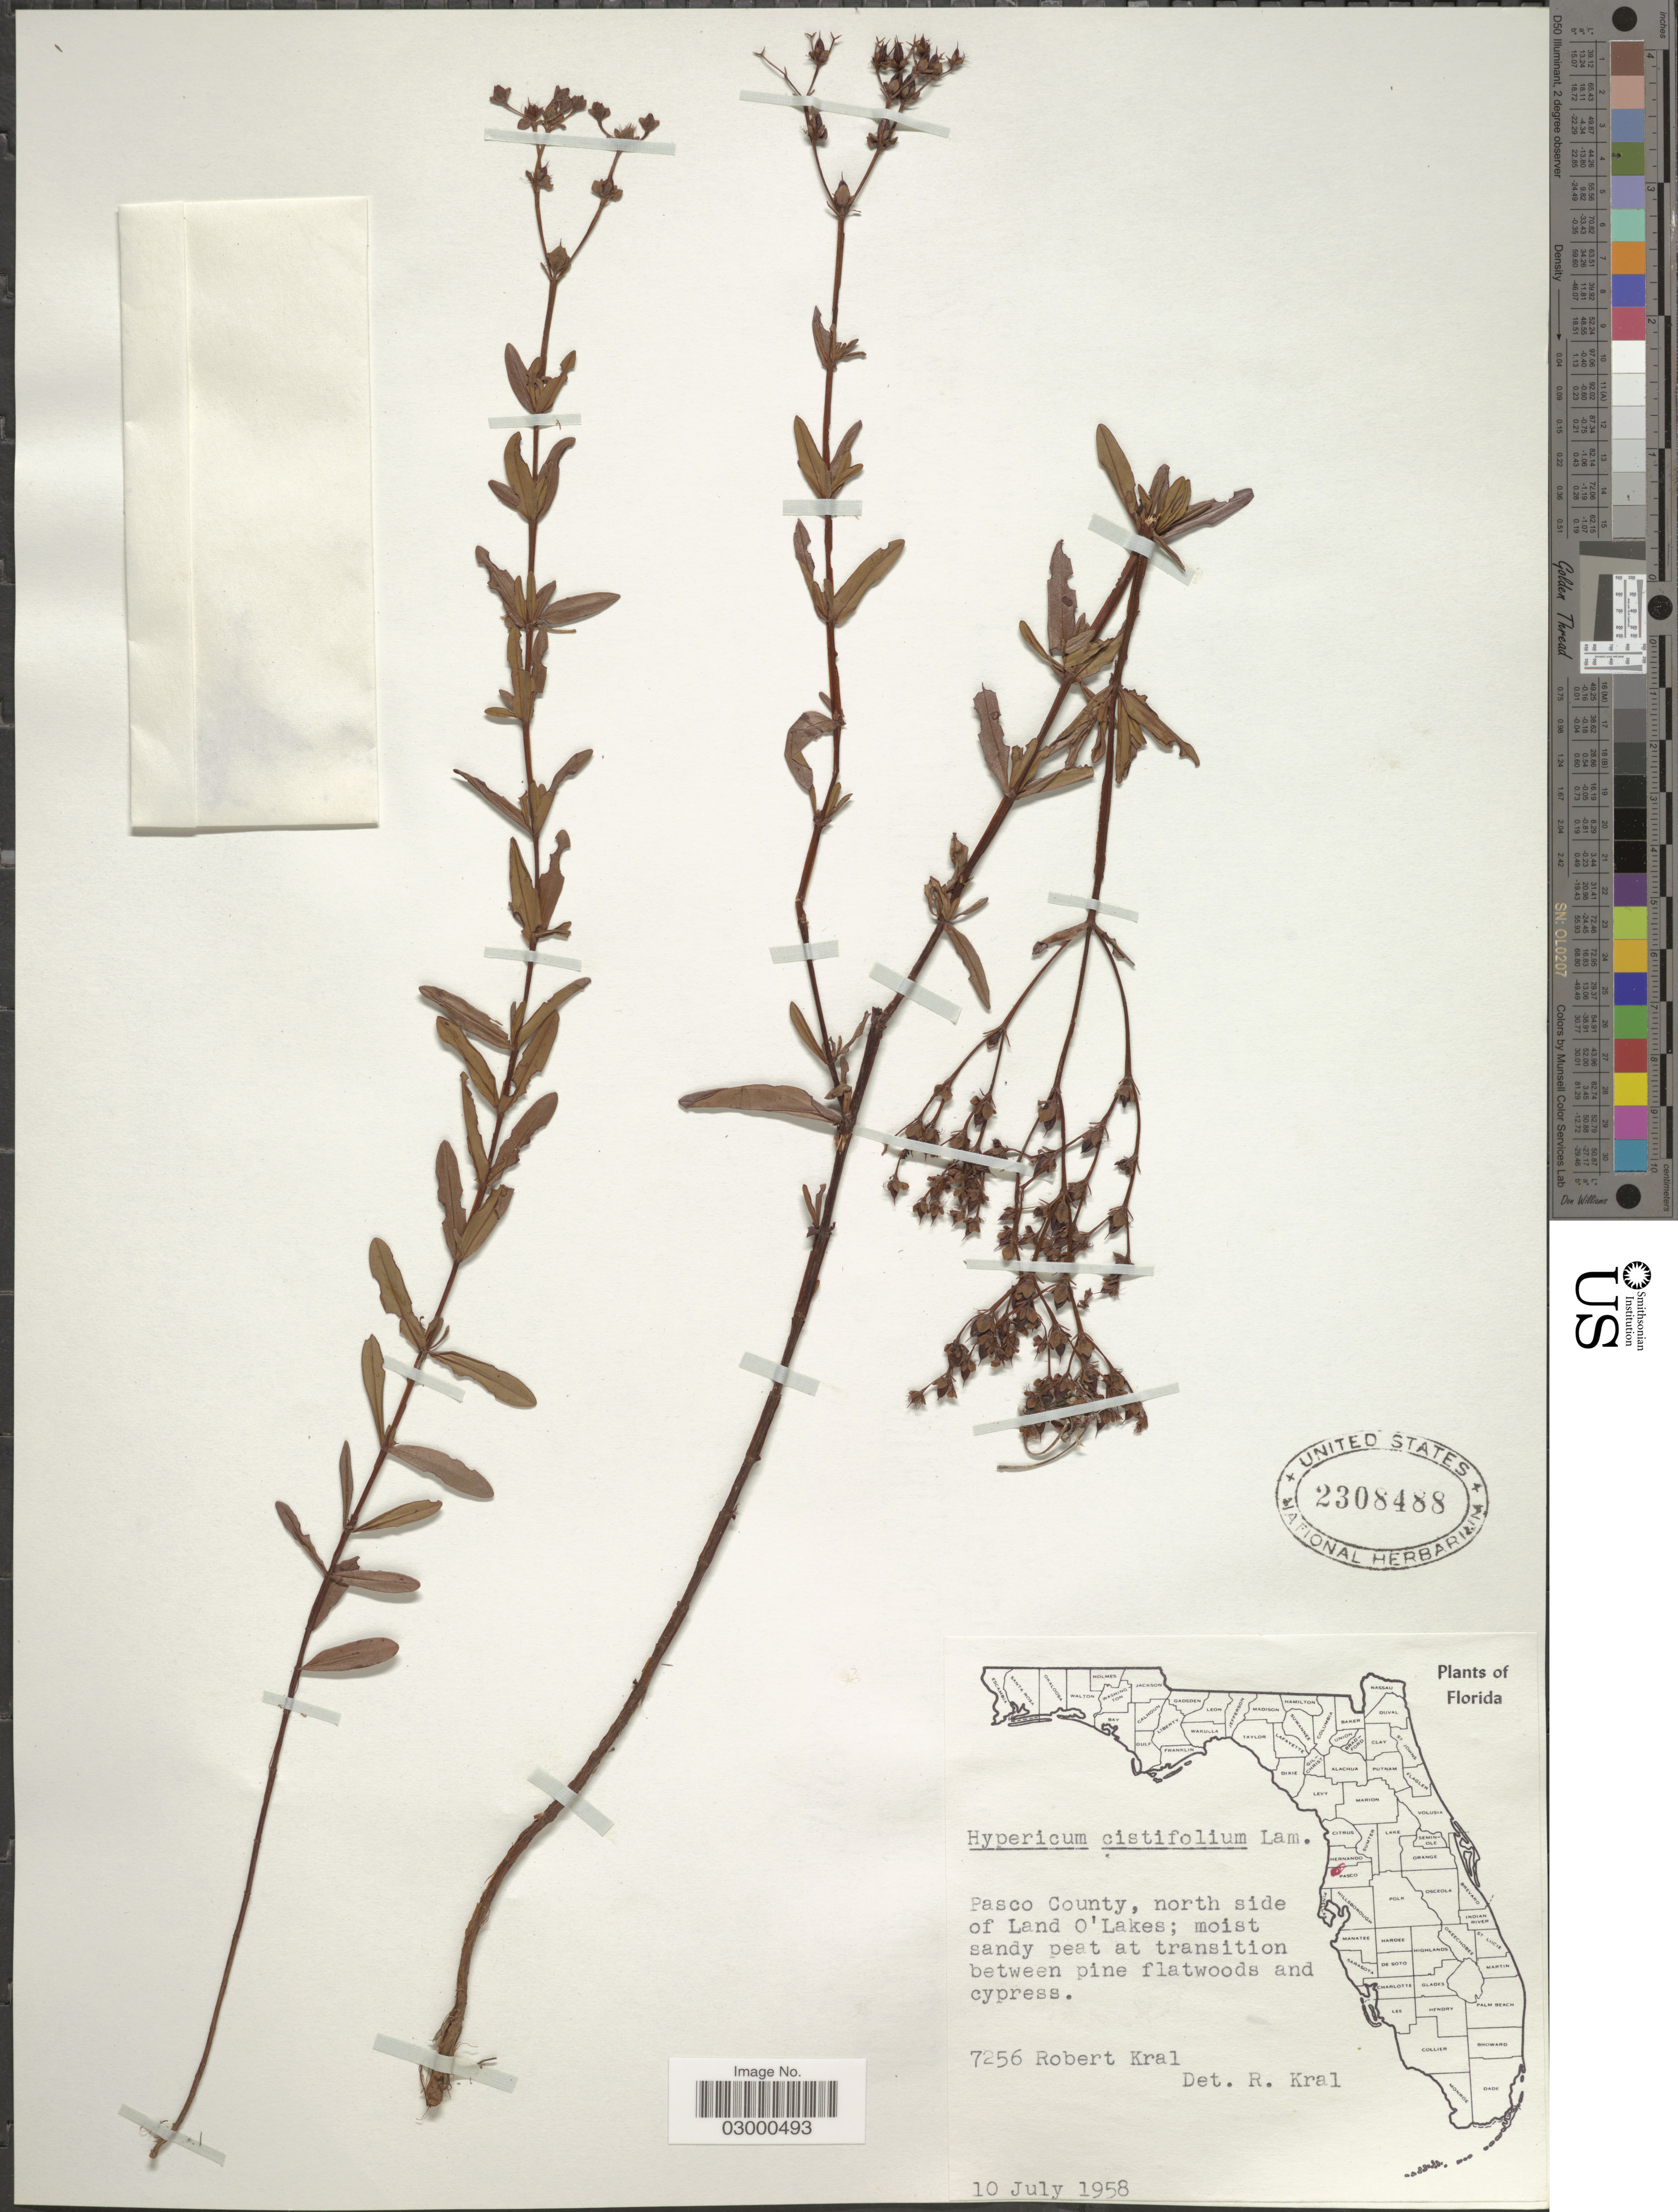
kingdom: Plantae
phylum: Tracheophyta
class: Magnoliopsida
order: Malpighiales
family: Hypericaceae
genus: Hypericum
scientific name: Hypericum cistifolium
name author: Lam.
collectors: R. Kral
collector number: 7256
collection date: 1958-07-10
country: United States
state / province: Florida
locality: Pasco County, north side of Land O'Lakes.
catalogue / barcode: US 2308488